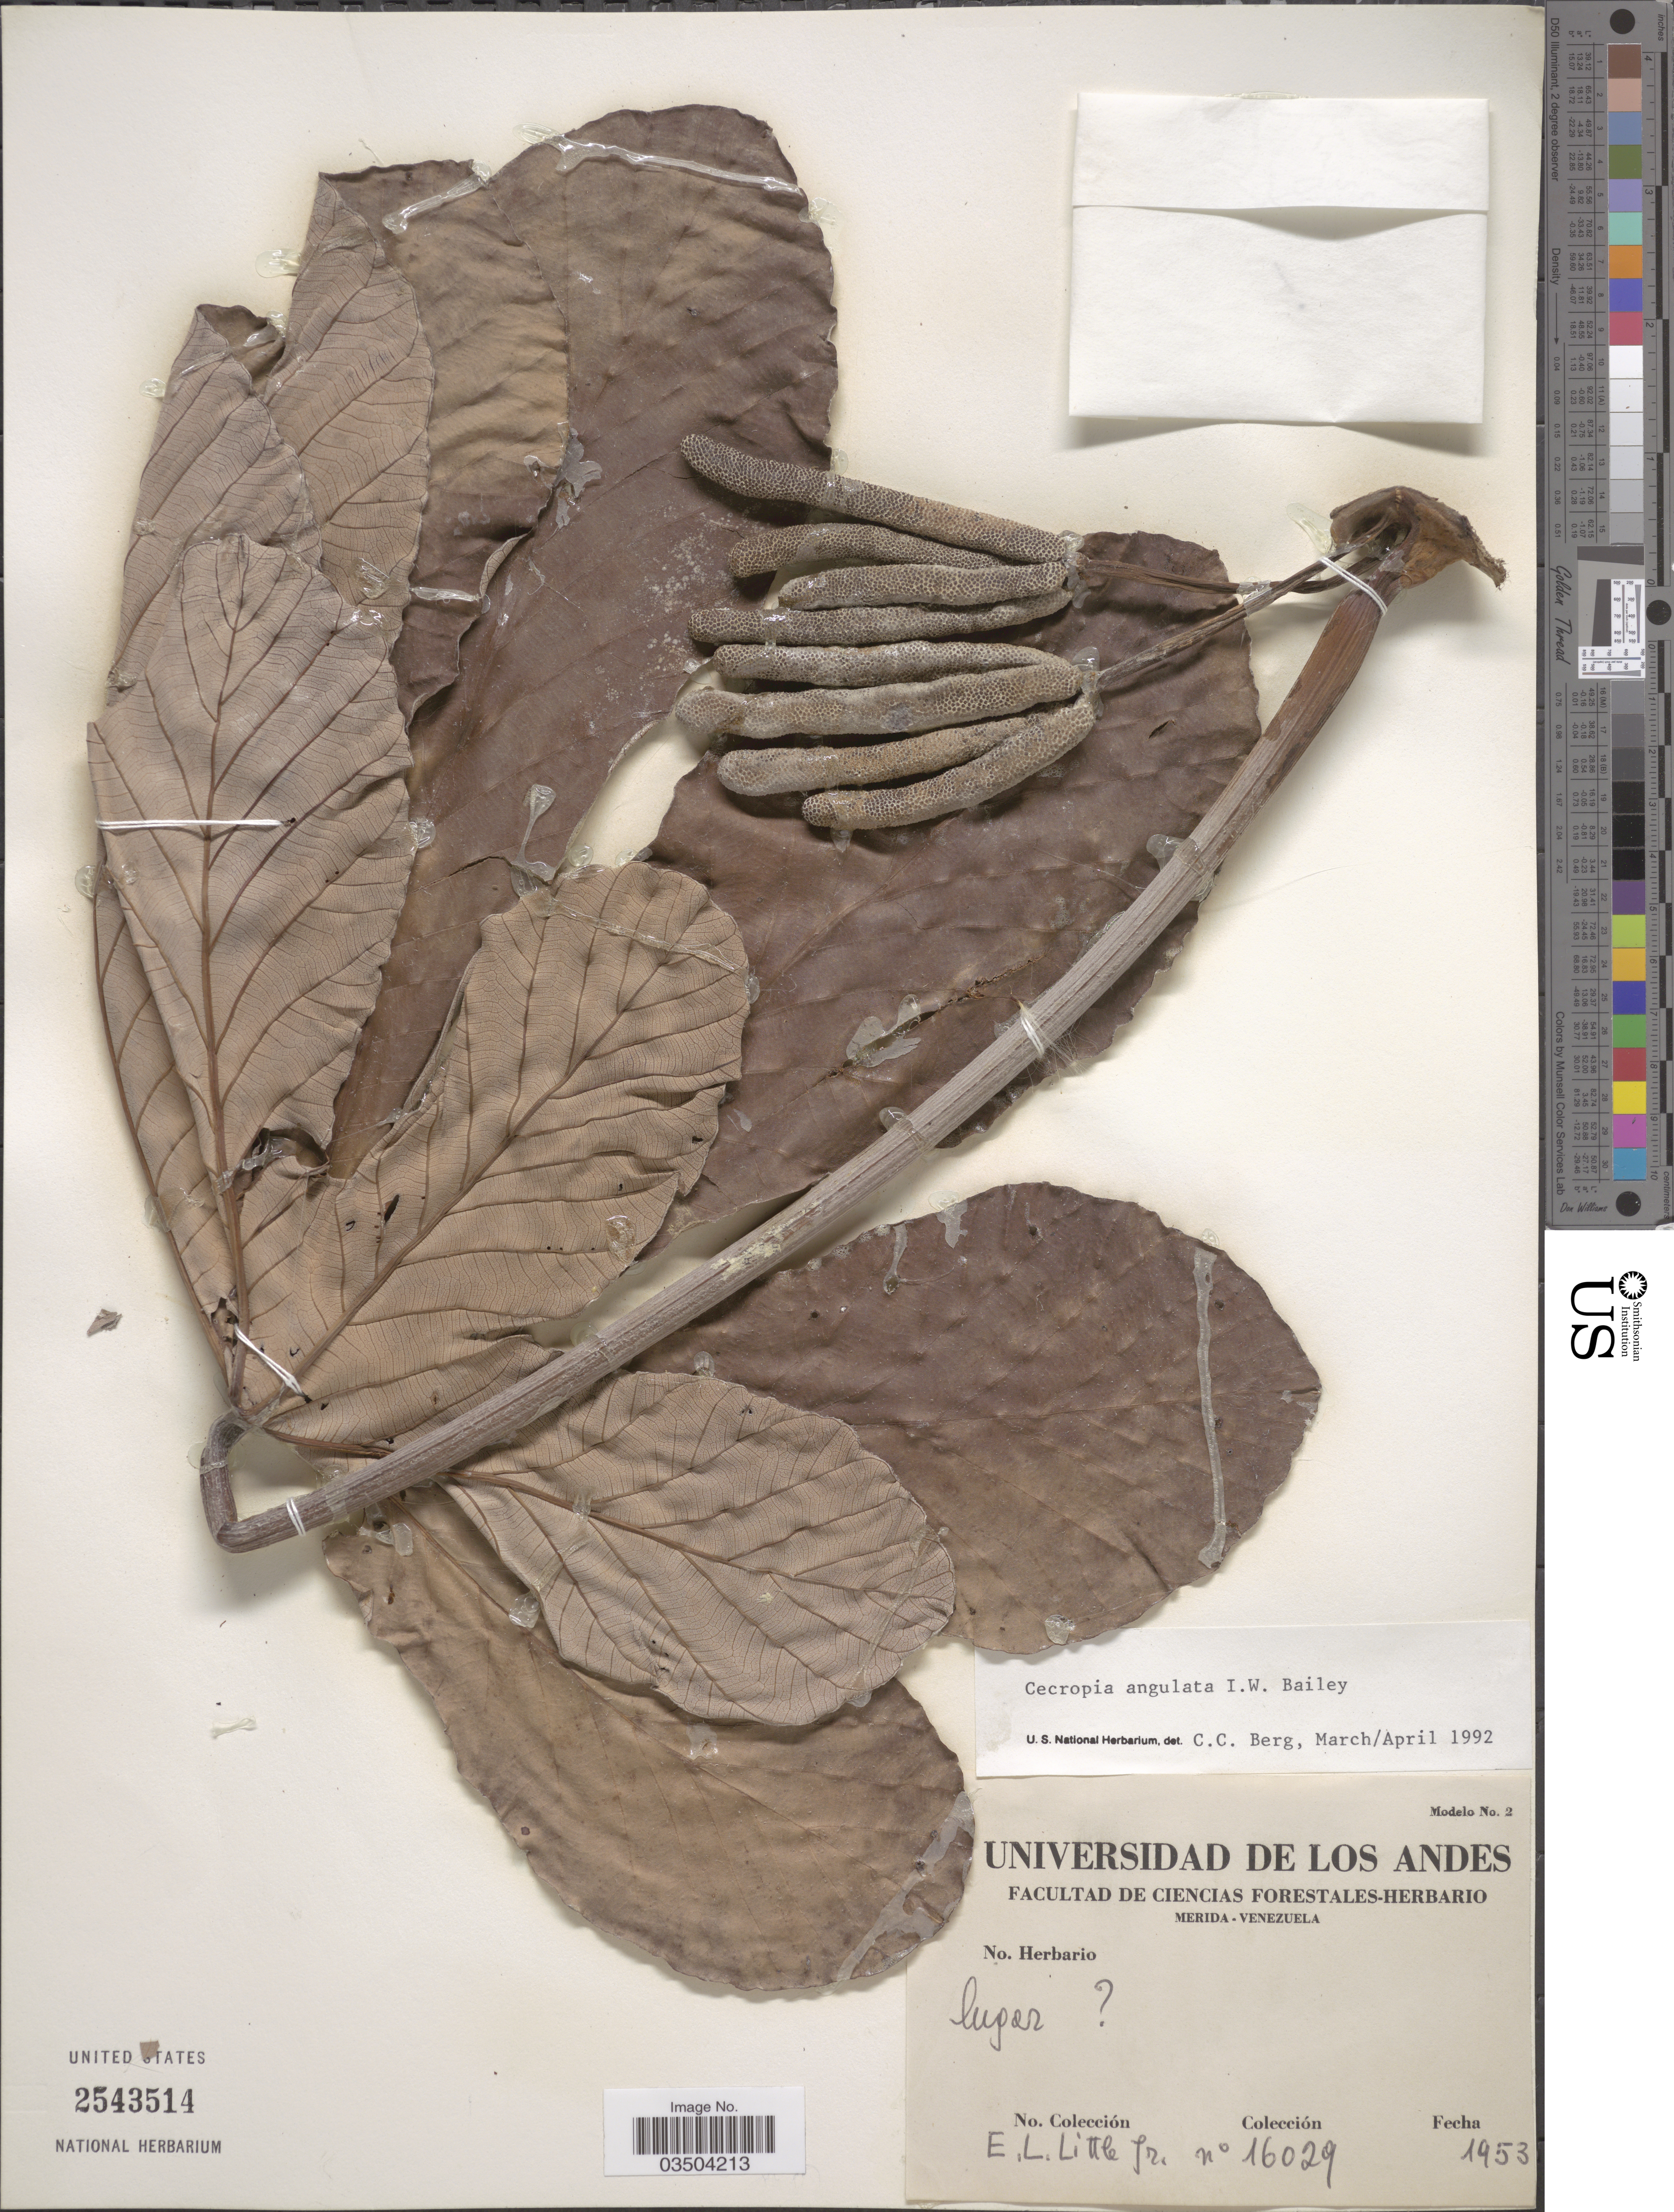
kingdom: Plantae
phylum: Tracheophyta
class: Magnoliopsida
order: Rosales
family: Urticaceae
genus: Cecropia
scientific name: Cecropia angulata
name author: I.W. Bailey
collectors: E. L. Little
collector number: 16029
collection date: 1935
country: Venezuela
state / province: Merida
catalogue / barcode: US 2543514